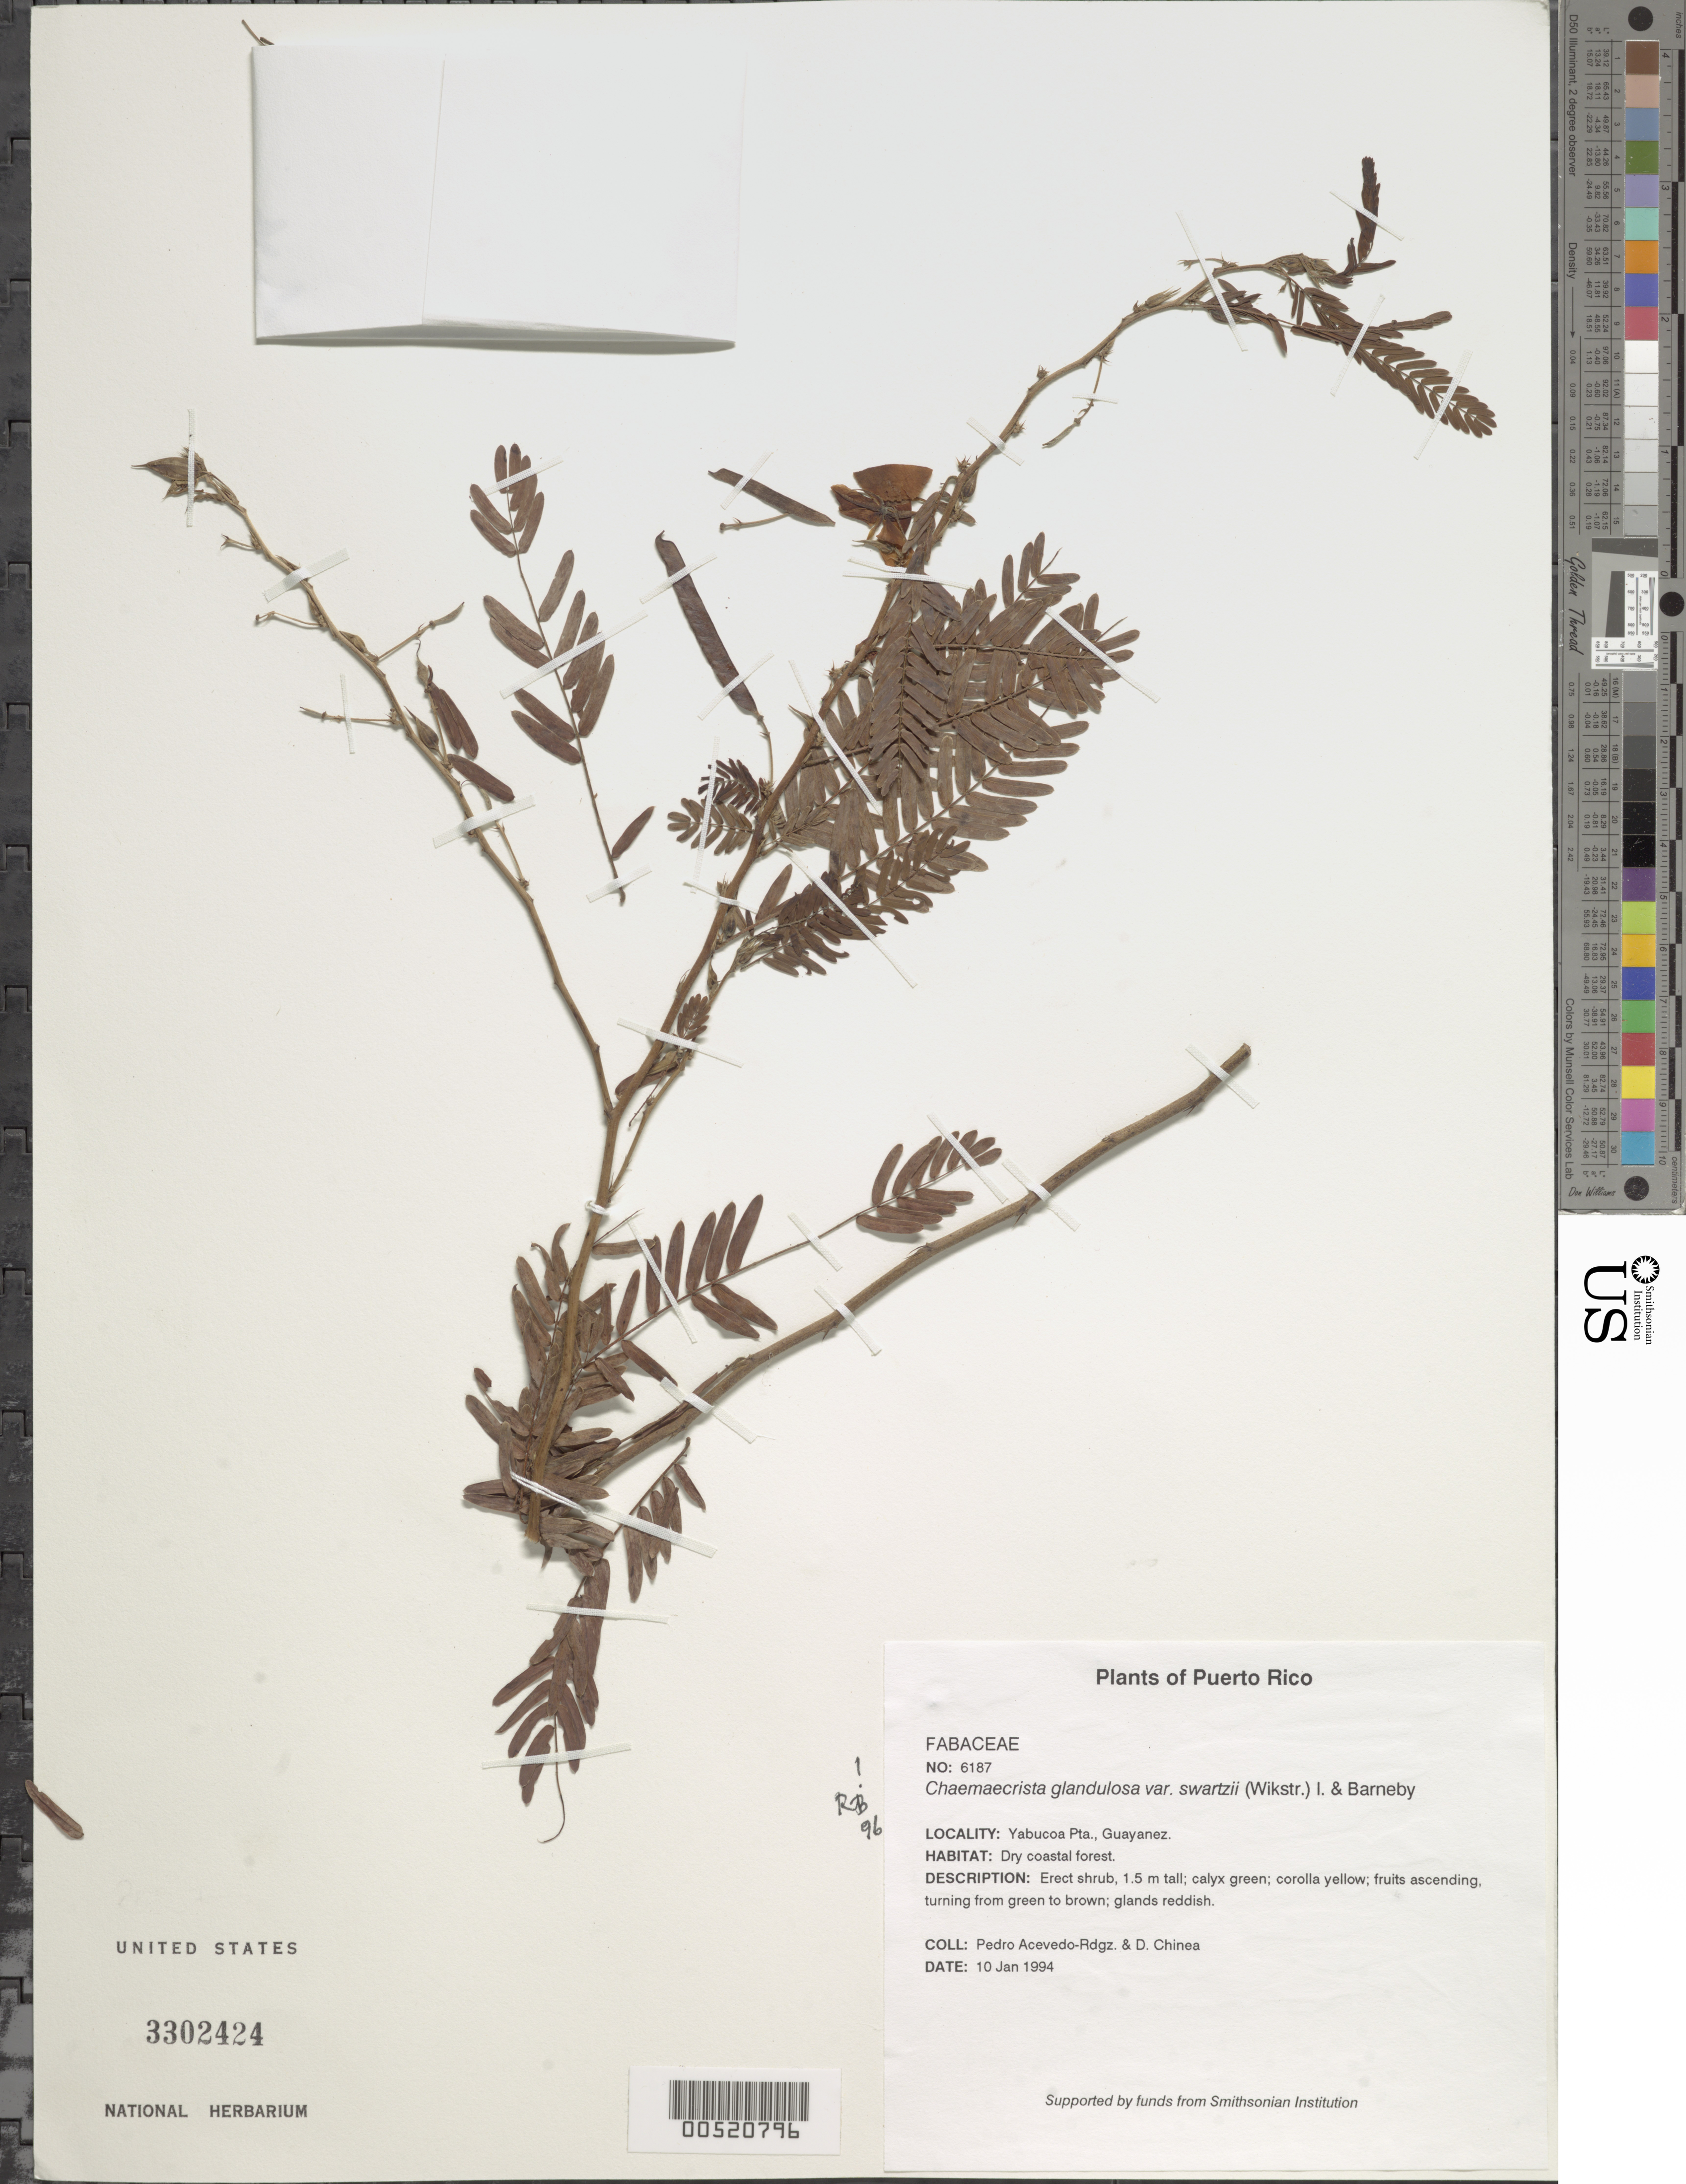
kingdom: Plantae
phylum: Tracheophyta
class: Magnoliopsida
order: Fabales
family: Fabaceae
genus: Chamaecrista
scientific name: Chamaecrista glandulosa var. swartzii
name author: (Wikstr.) H.S. Irwin & Barneby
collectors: P. Acevedo-Rodr. & D. Chinea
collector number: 6187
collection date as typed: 10 Jan 1994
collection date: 1994-01-10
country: Puerto Rico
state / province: Yabucoa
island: Puerto Rico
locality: Yabucoa Pta., Guayanes.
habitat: Dry coastal forest.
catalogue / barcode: US 3302424